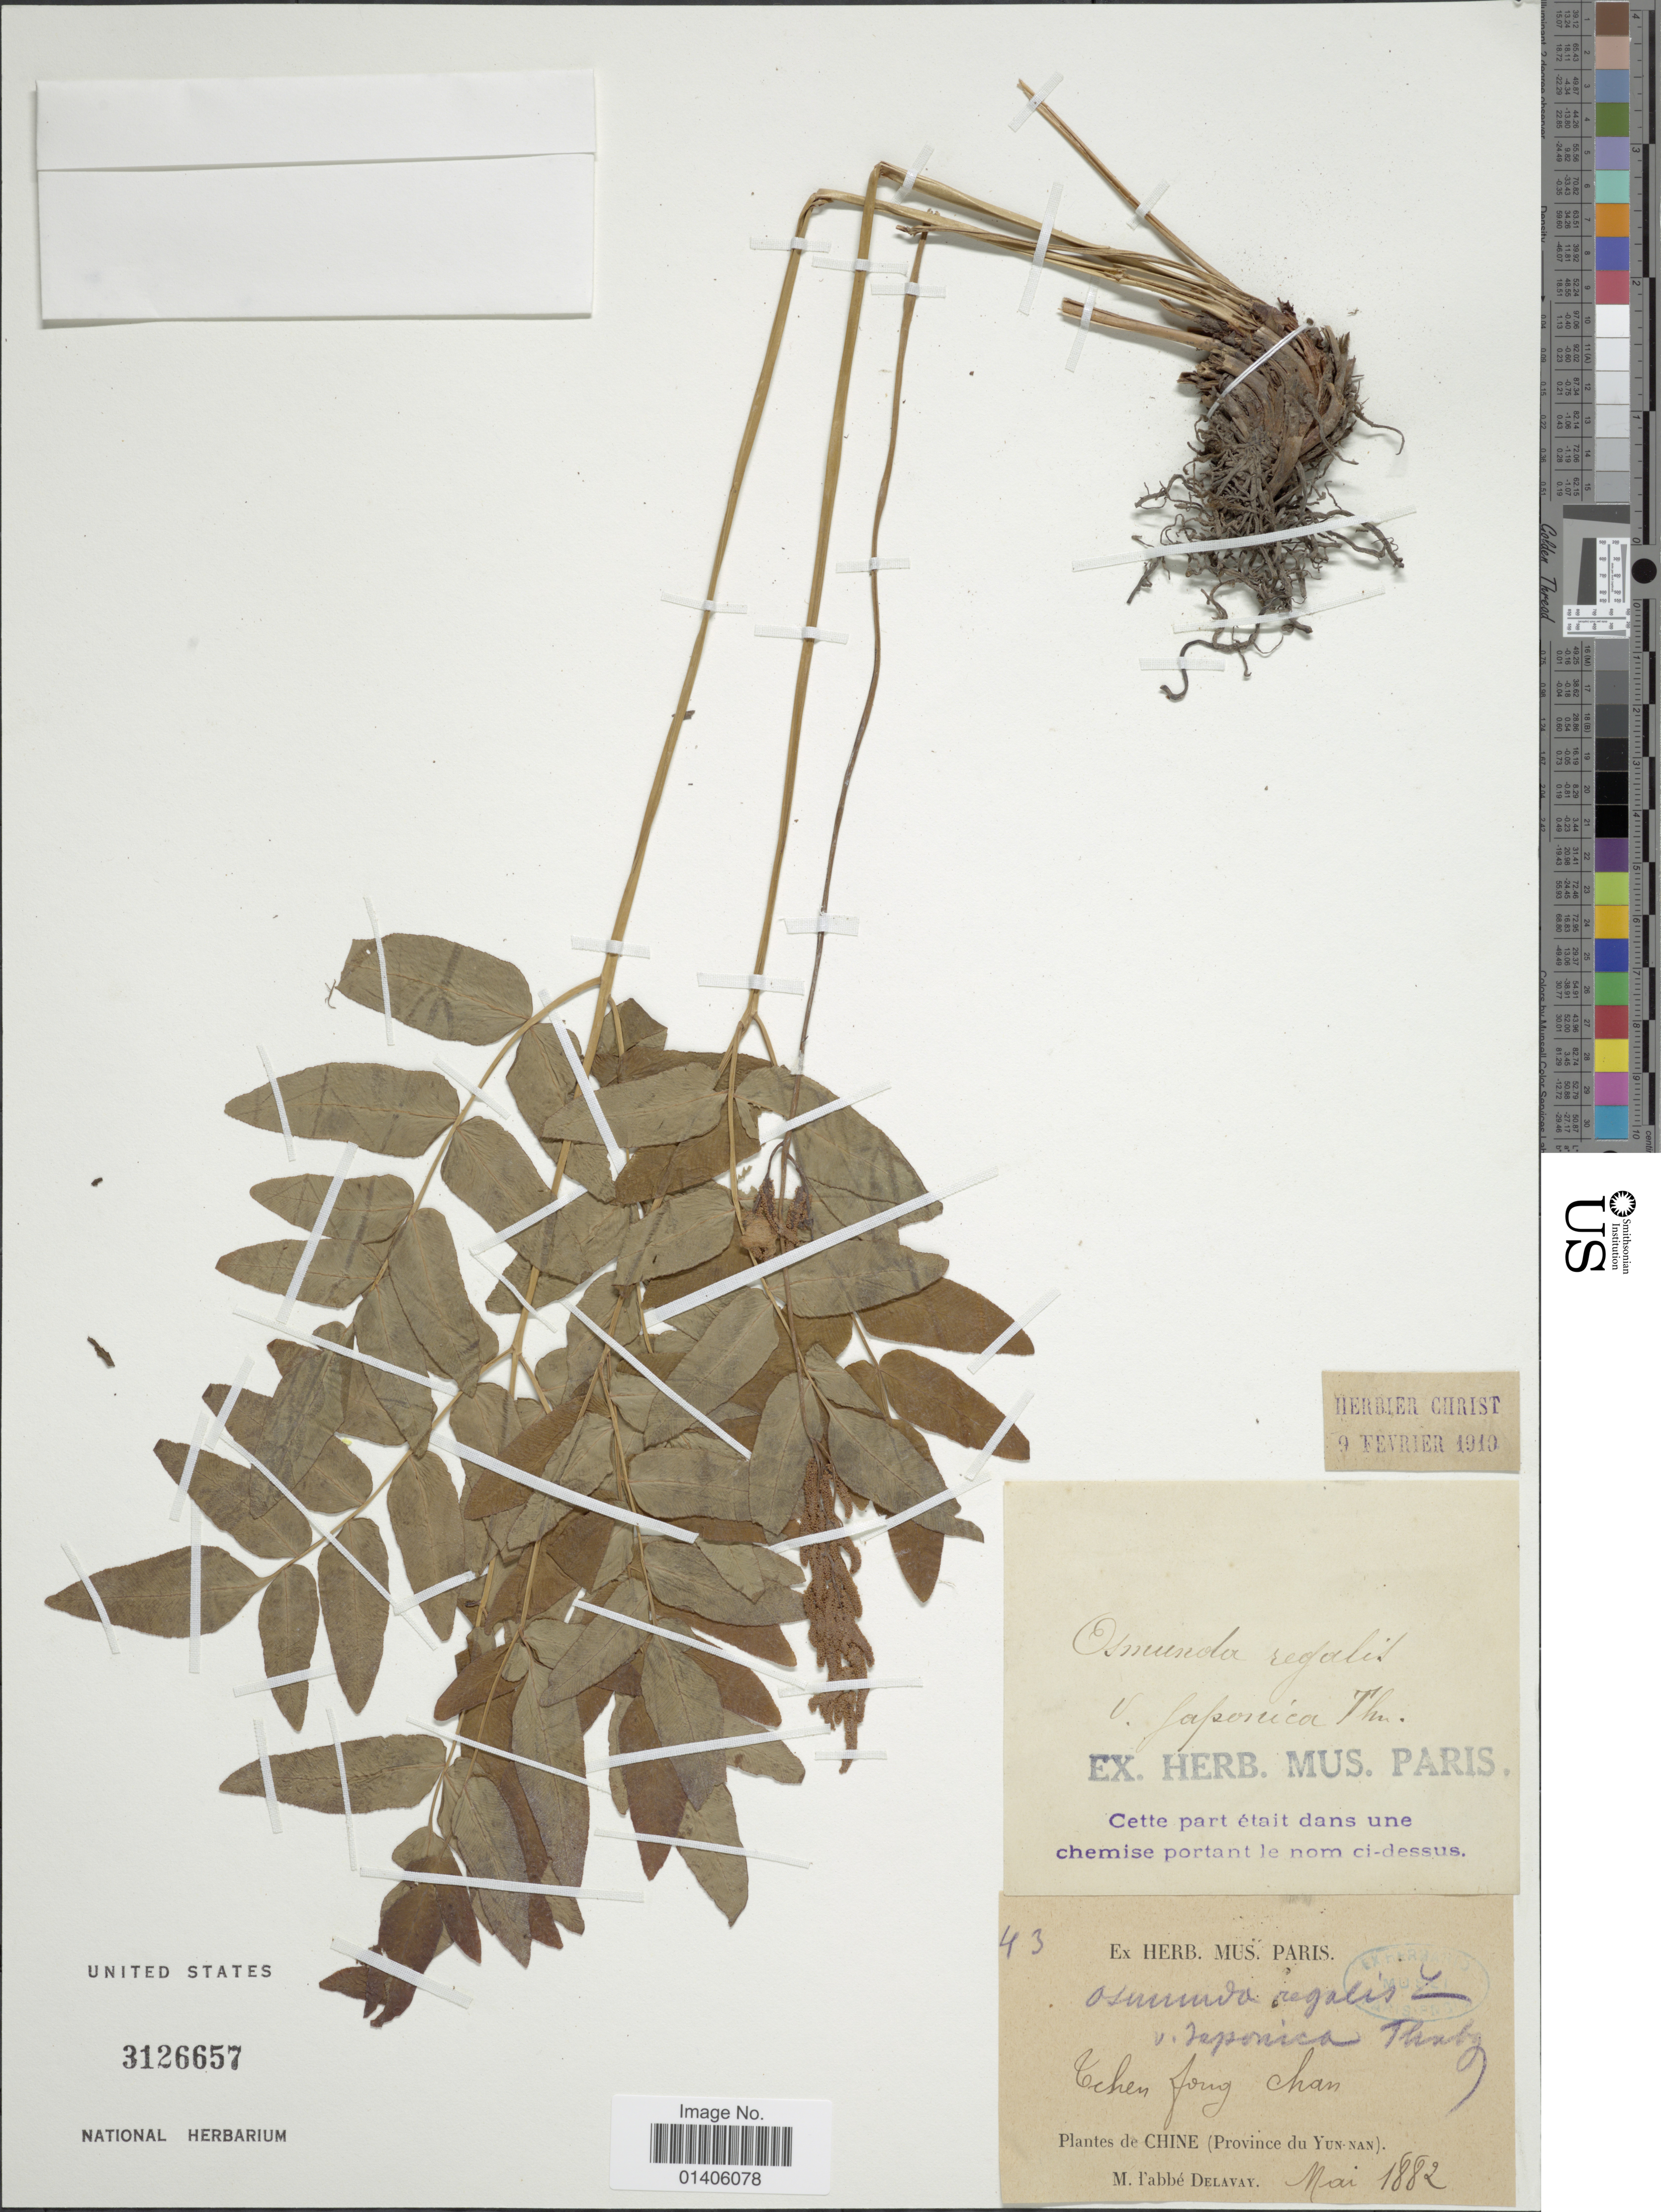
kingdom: Plantae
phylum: Tracheophyta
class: Polypodiopsida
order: Osmundales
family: Osmundaceae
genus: Osmunda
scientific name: Osmunda japonica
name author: Thunb.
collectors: M. Delavay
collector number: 43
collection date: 1882-05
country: China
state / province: Yunnan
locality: Echen fong chan [interpreted]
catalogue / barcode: US 3126657